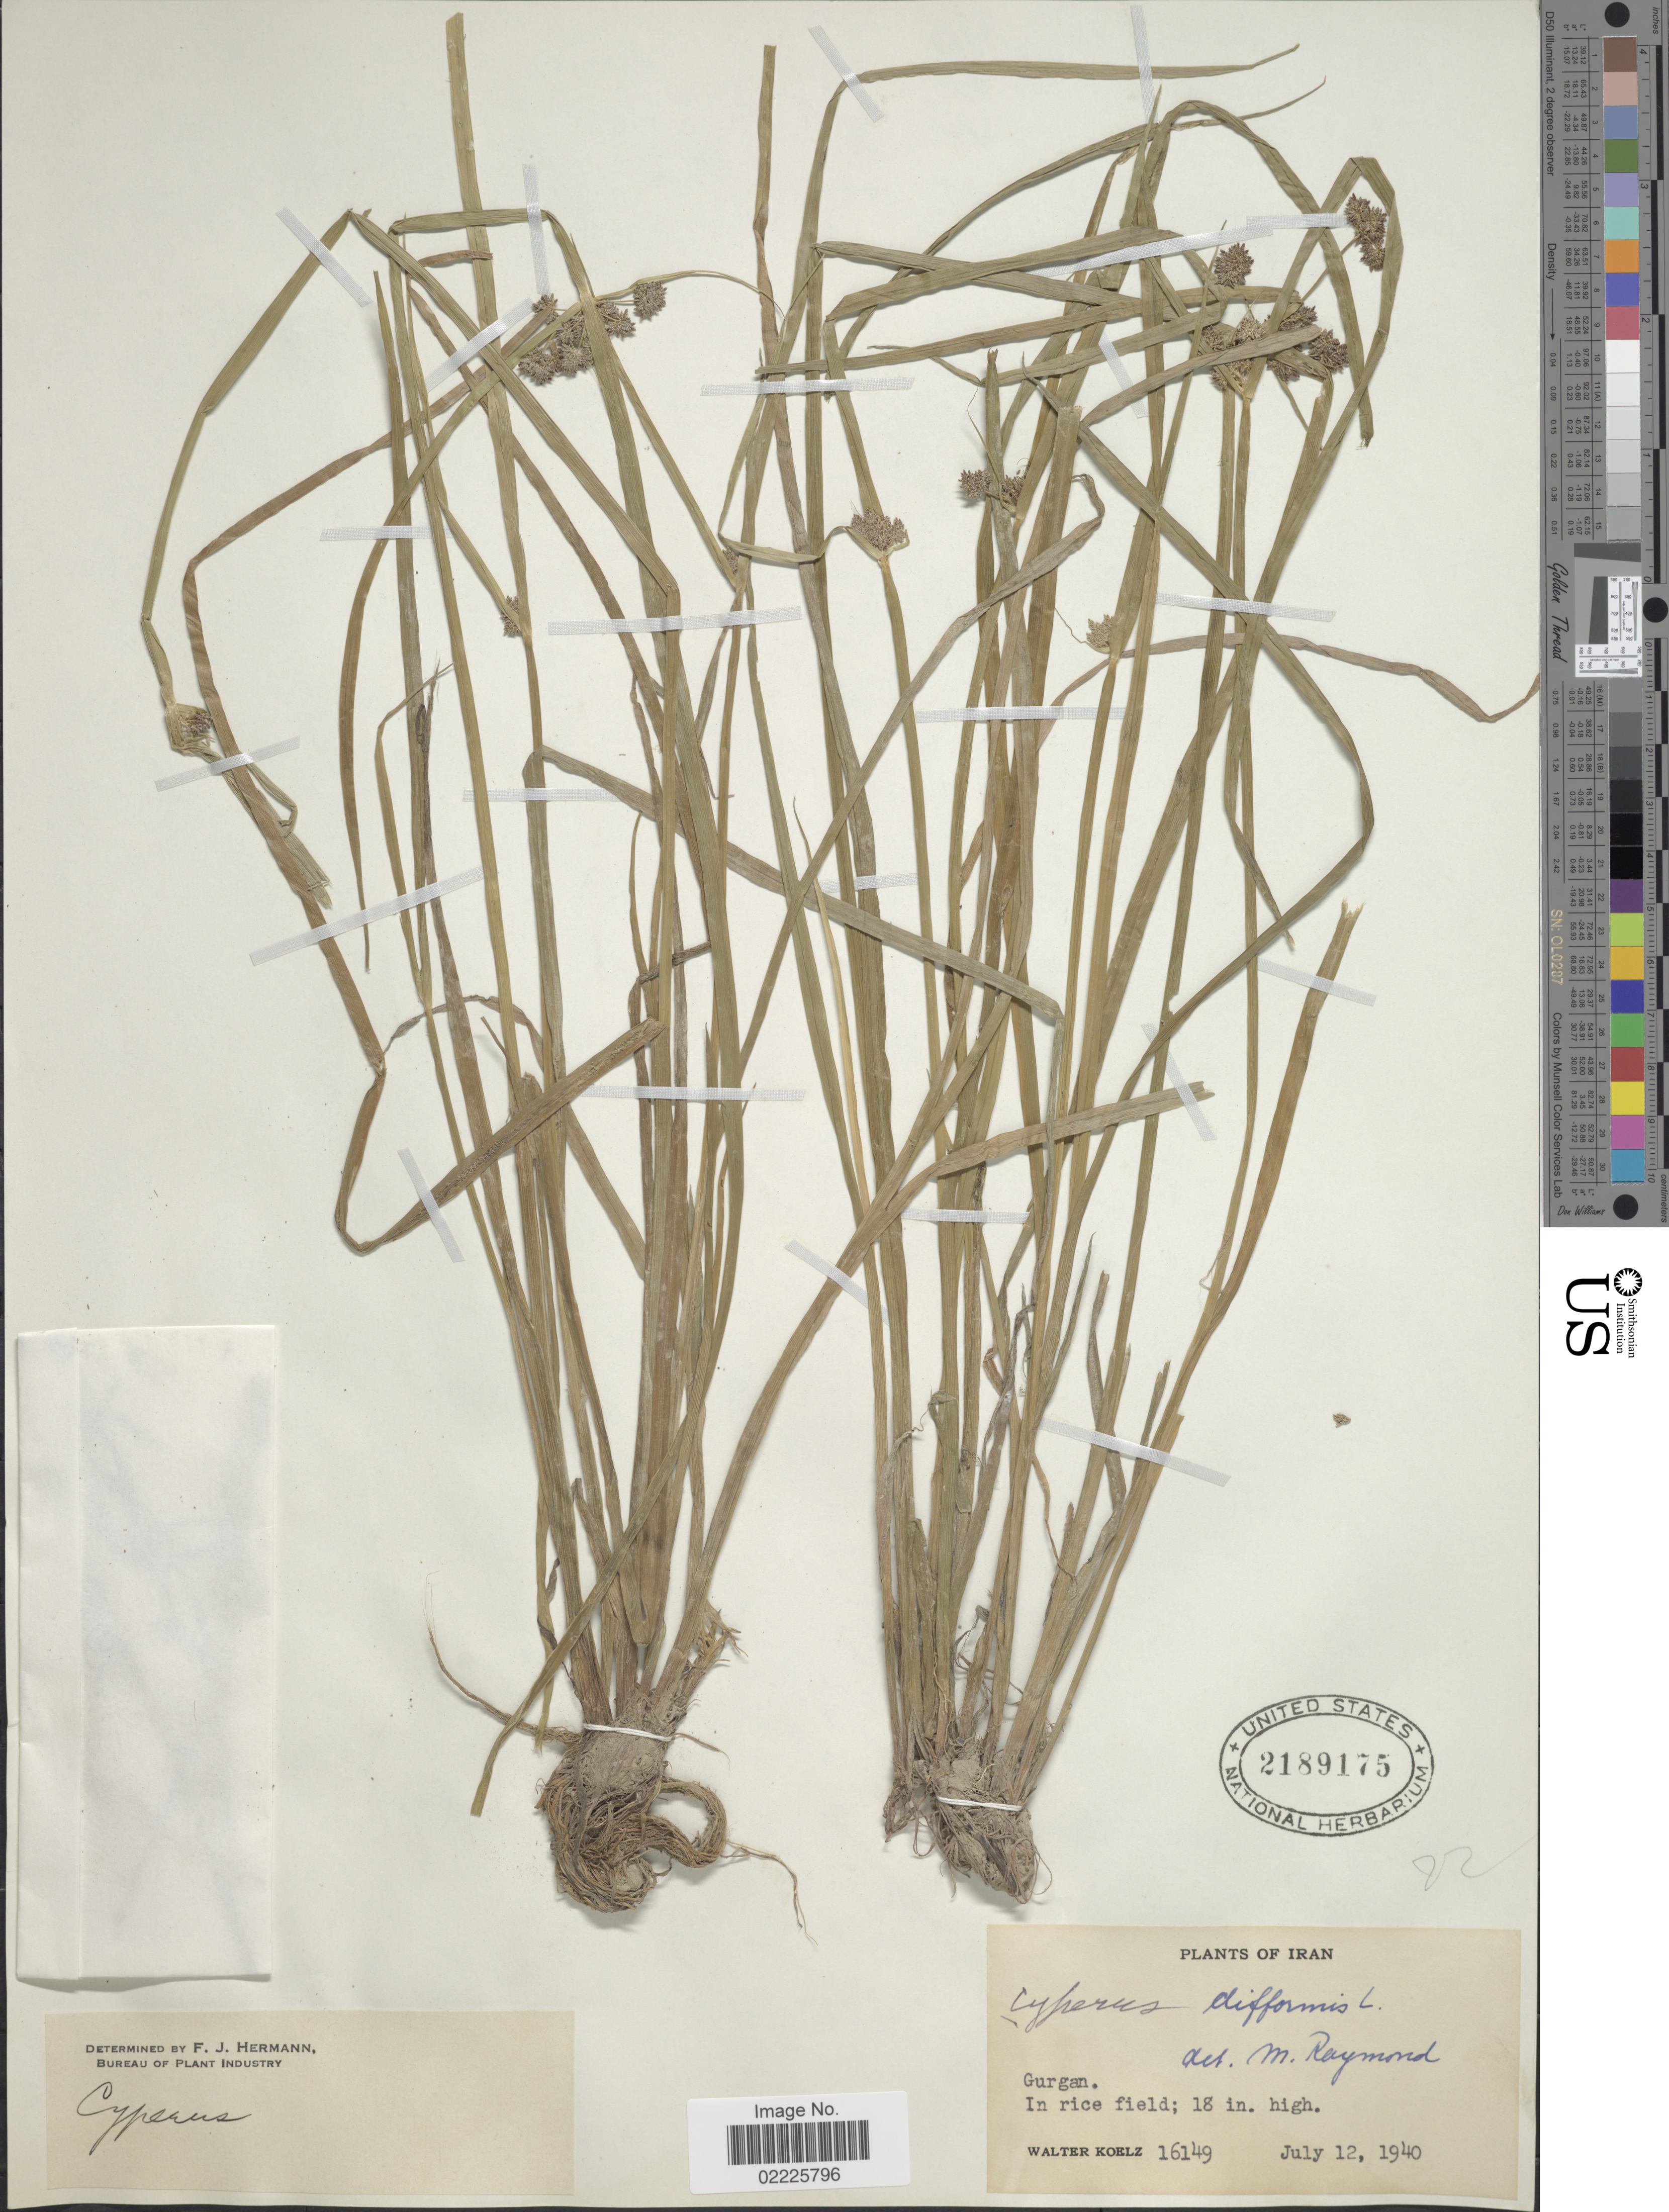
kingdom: Plantae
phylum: Tracheophyta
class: Liliopsida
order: Poales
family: Cyperaceae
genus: Cyperus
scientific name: Cyperus difformis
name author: L.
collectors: W. N. Koelz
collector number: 16149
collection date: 1940-07-12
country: Iran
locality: Gurgan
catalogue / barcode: US 2189175